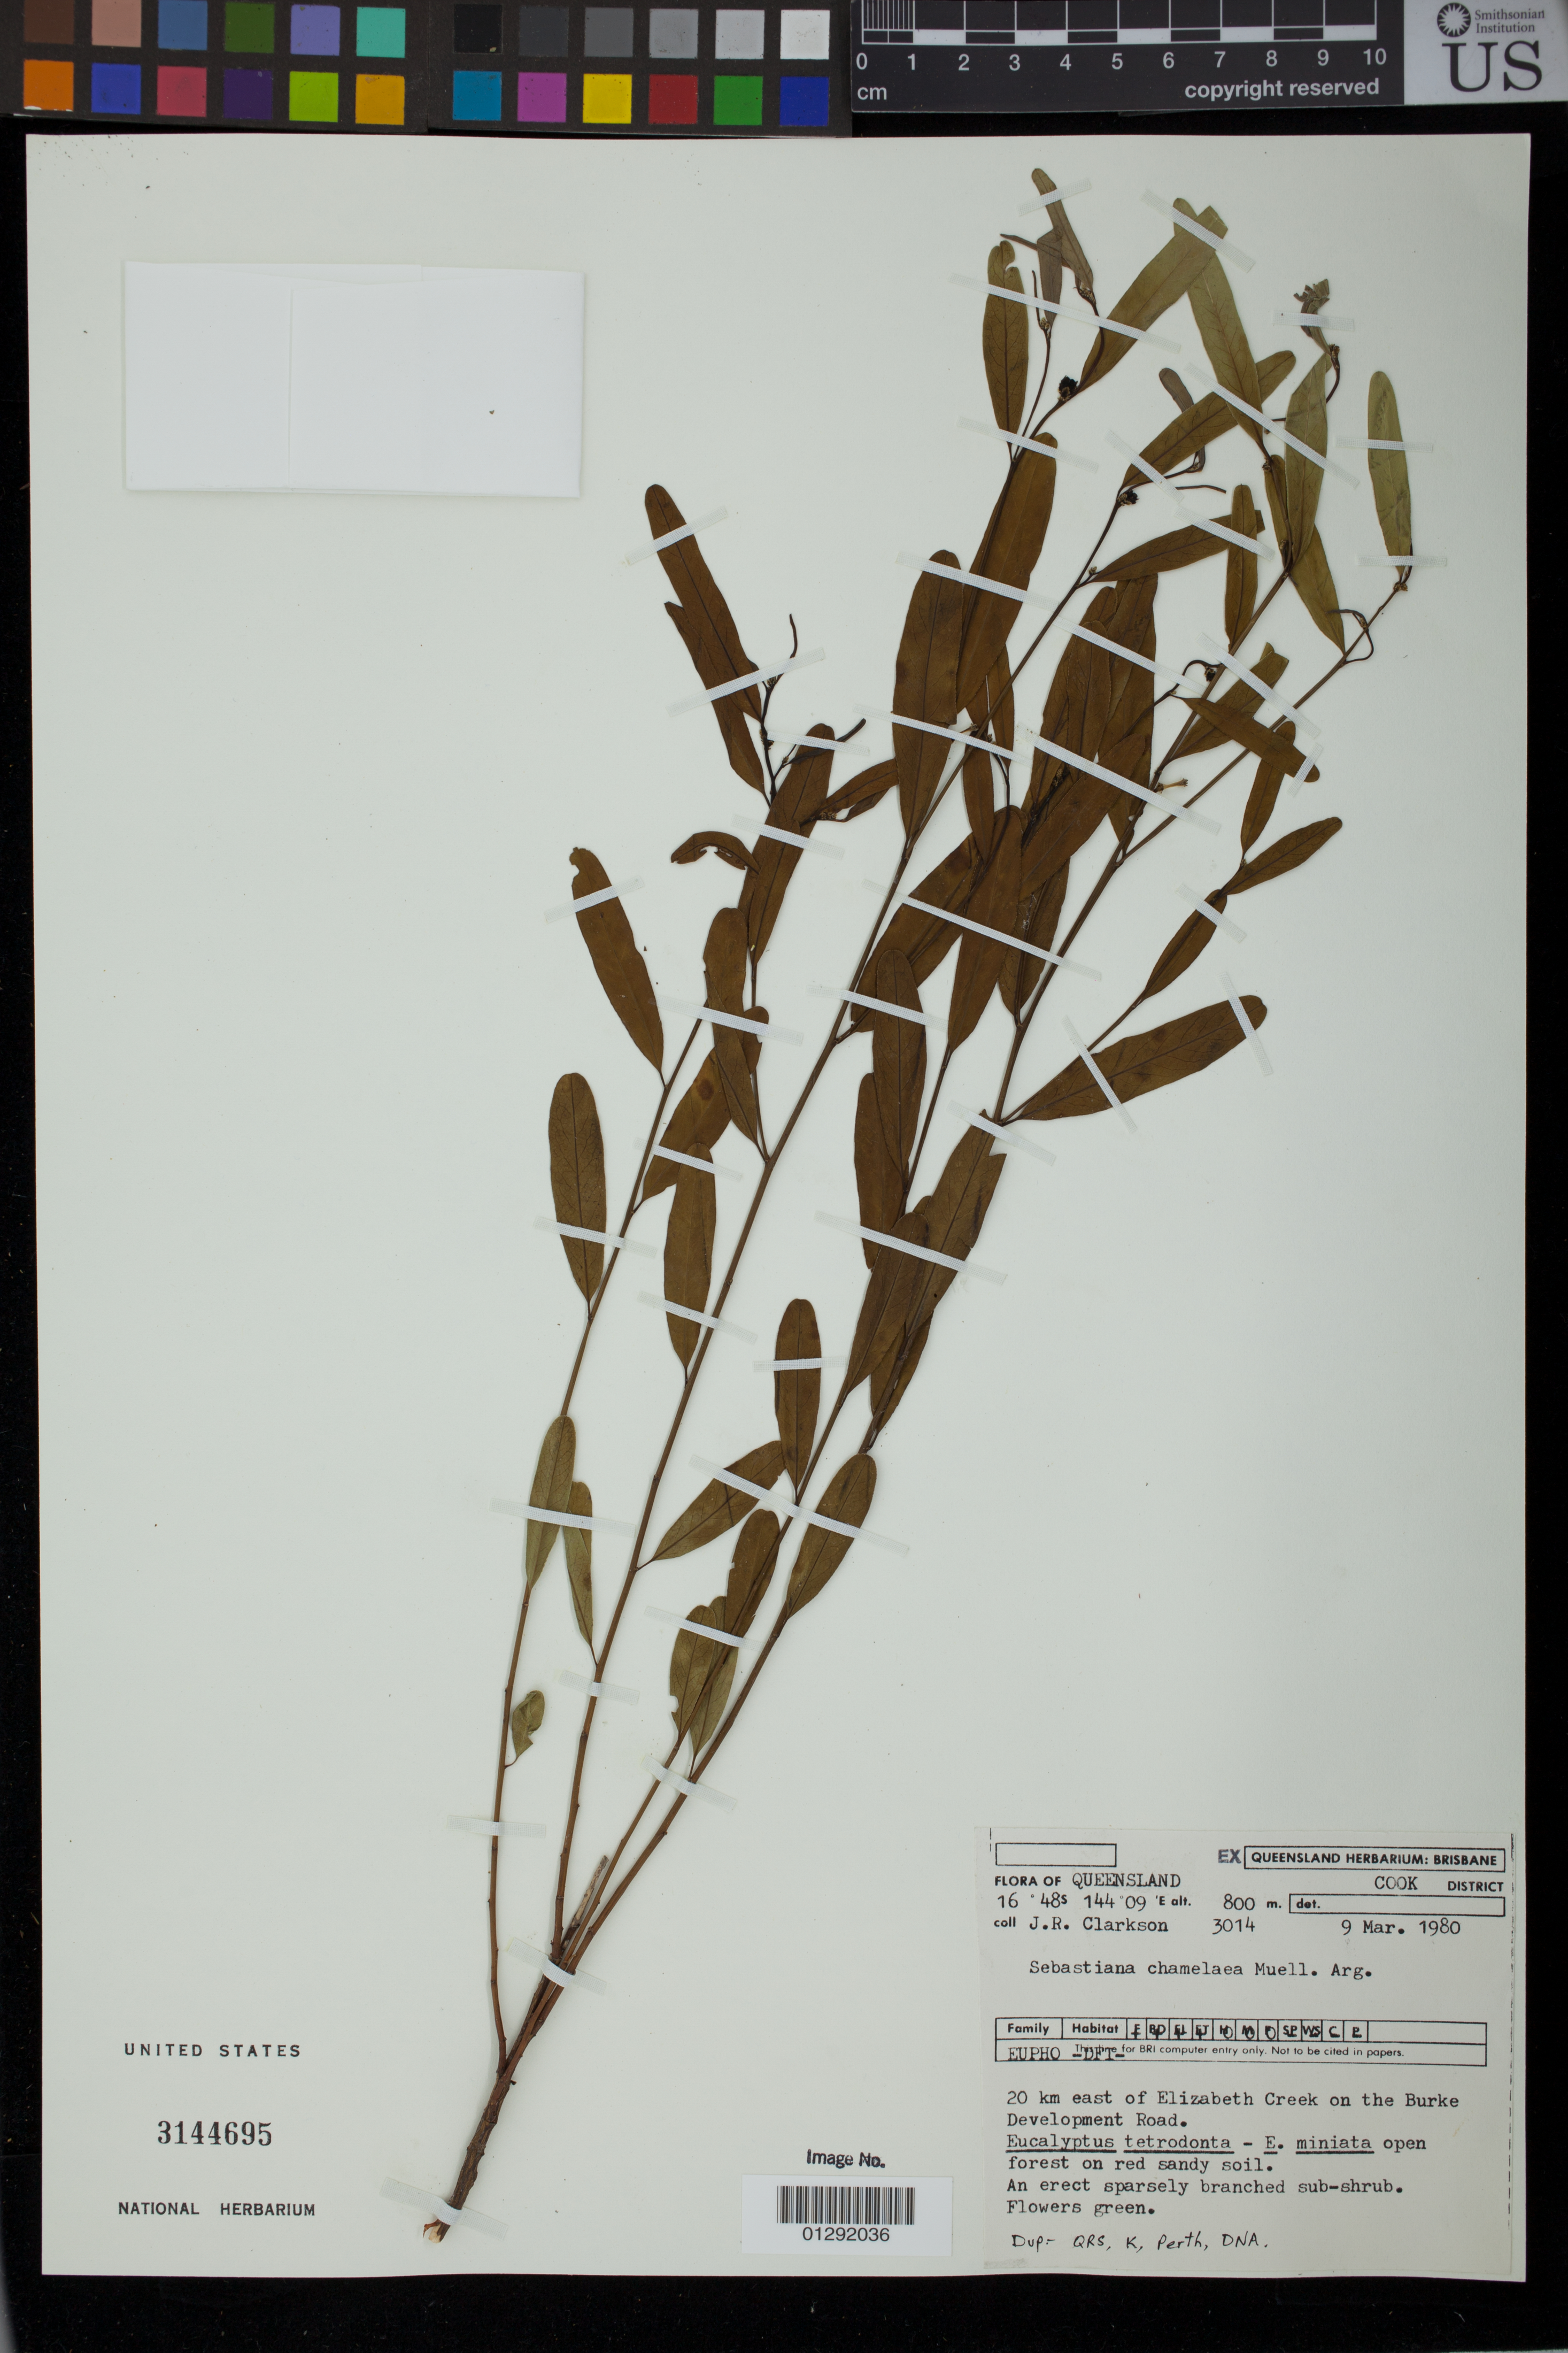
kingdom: Plantae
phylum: Tracheophyta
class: Magnoliopsida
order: Malpighiales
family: Euphorbiaceae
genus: Sebastiania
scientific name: Sebastiania chamaelea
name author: (L.) Müll. Arg.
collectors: J. Clarkson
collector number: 3014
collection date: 1980-03-09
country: Australia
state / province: Queensland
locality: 20 km east of Elizabeth Creek on the Burke Development Road. Cook District.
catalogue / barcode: US 3144695